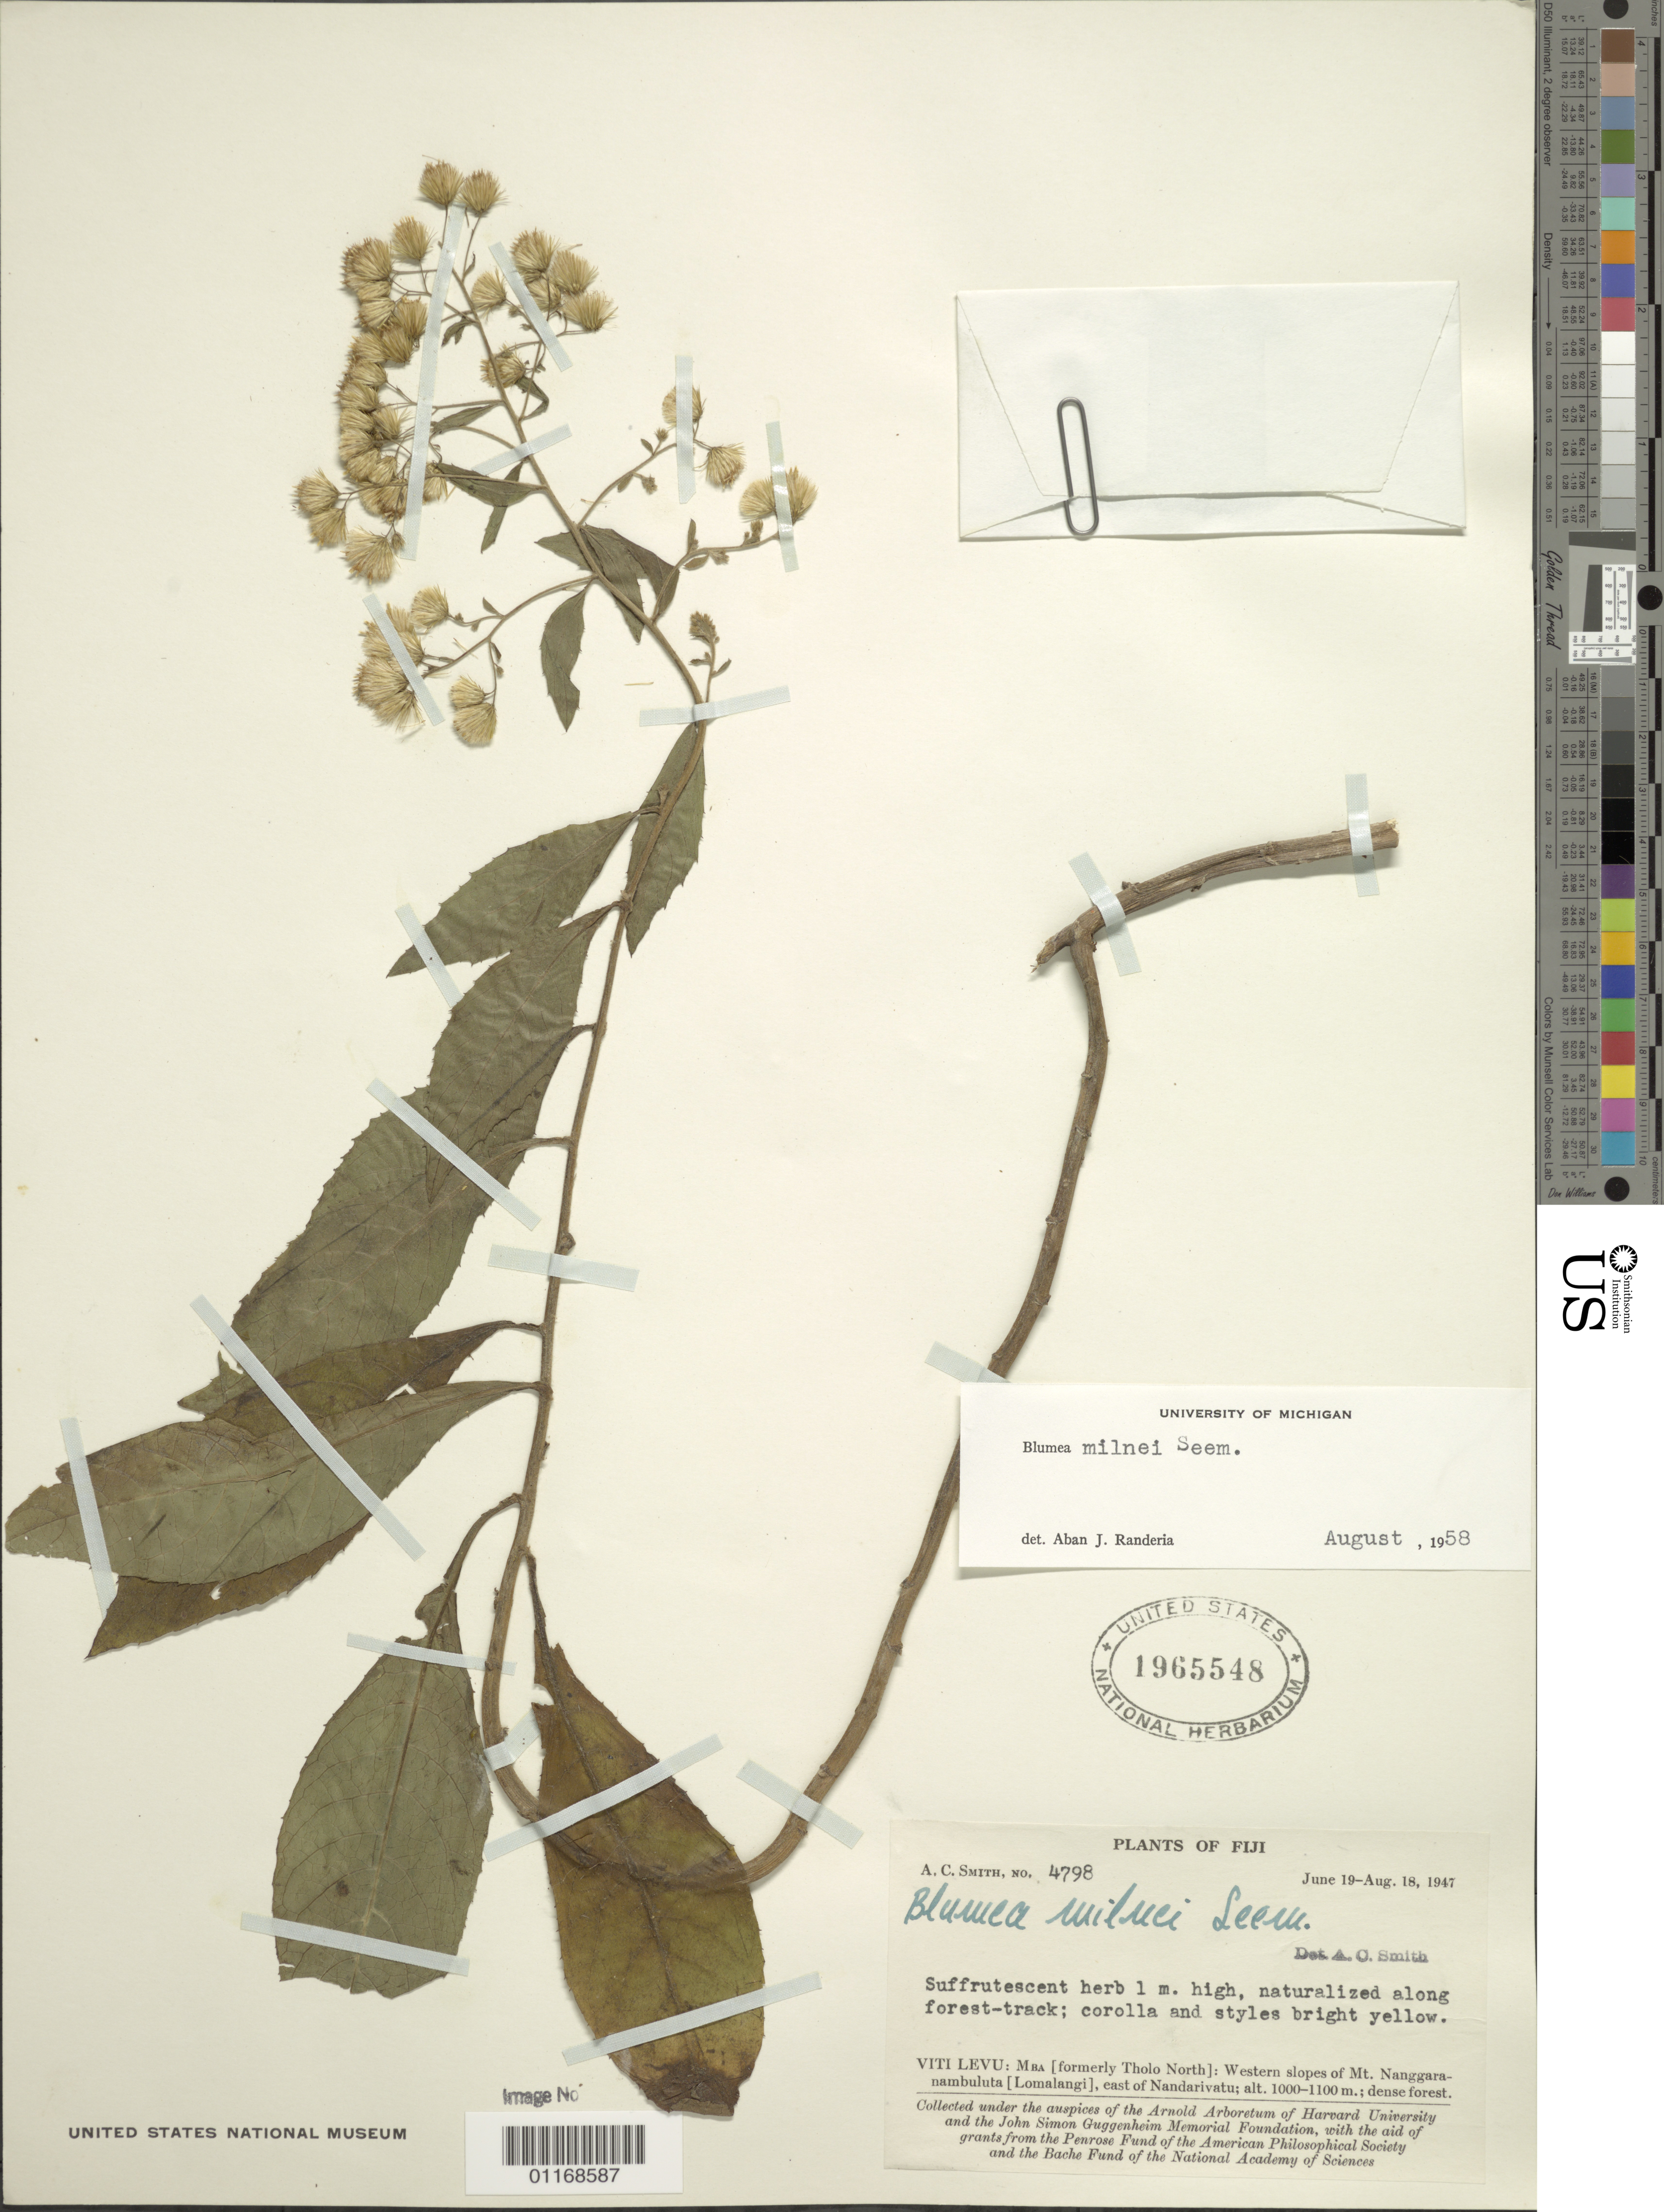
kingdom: Plantae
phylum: Tracheophyta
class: Magnoliopsida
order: Asterales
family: Asteraceae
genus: Blumea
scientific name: Blumea milnei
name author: Seem.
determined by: Randeria, Aban J.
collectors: A. C. Smith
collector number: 4798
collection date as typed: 19 Jun 1947 to 18 Aug 1947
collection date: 1947-06-19/1947-08-18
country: Fiji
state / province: Western Division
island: Viti Levu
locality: Mba Prov. (formerly tholo north), western slopes of mt nanggaranambuluta (lomalangi), e of nandarivatu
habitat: Dense forest.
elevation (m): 1000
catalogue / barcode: US 1965548